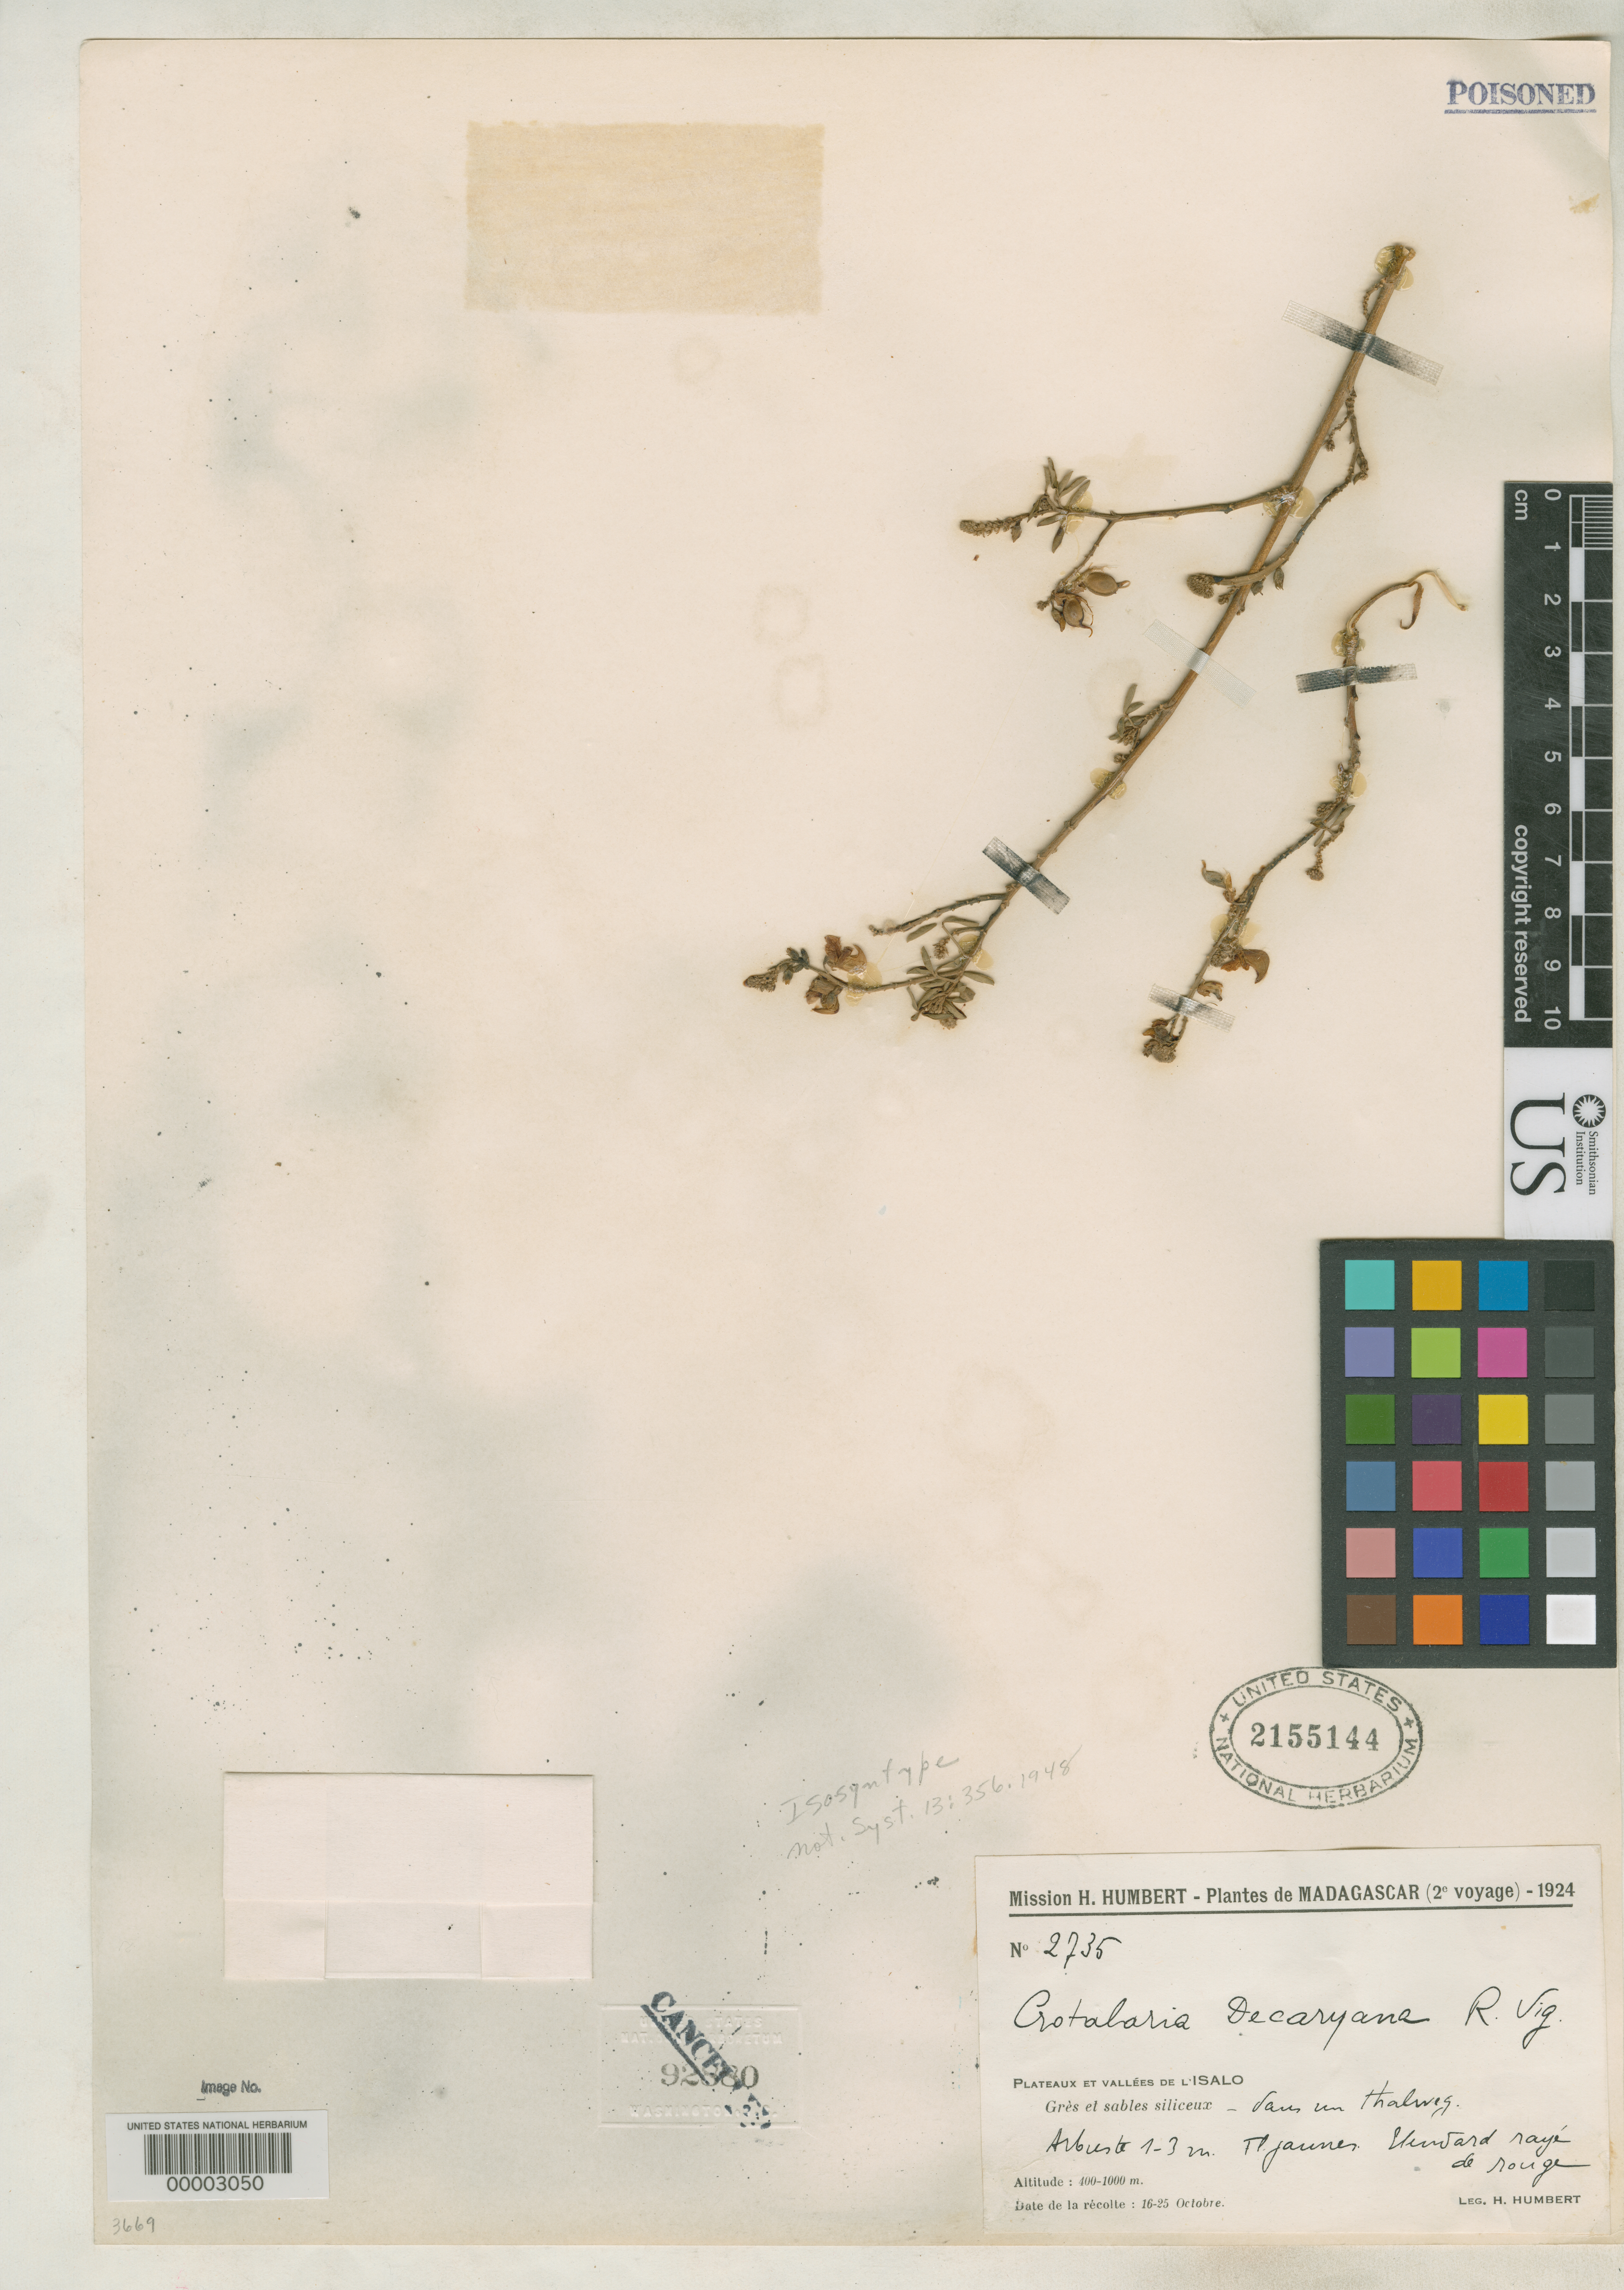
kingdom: Plantae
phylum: Tracheophyta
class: Magnoliopsida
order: Fabales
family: Fabaceae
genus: Crotalaria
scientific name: Crotalaria decaryana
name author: R. Vig.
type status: Isosyntype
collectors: H. Humbert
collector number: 2735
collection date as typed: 16 Oct 1924 to 25 Oct 1924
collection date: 1924-10-16/1924-10-25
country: Madagascar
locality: L'Isalo.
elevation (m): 400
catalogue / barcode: US 2155144